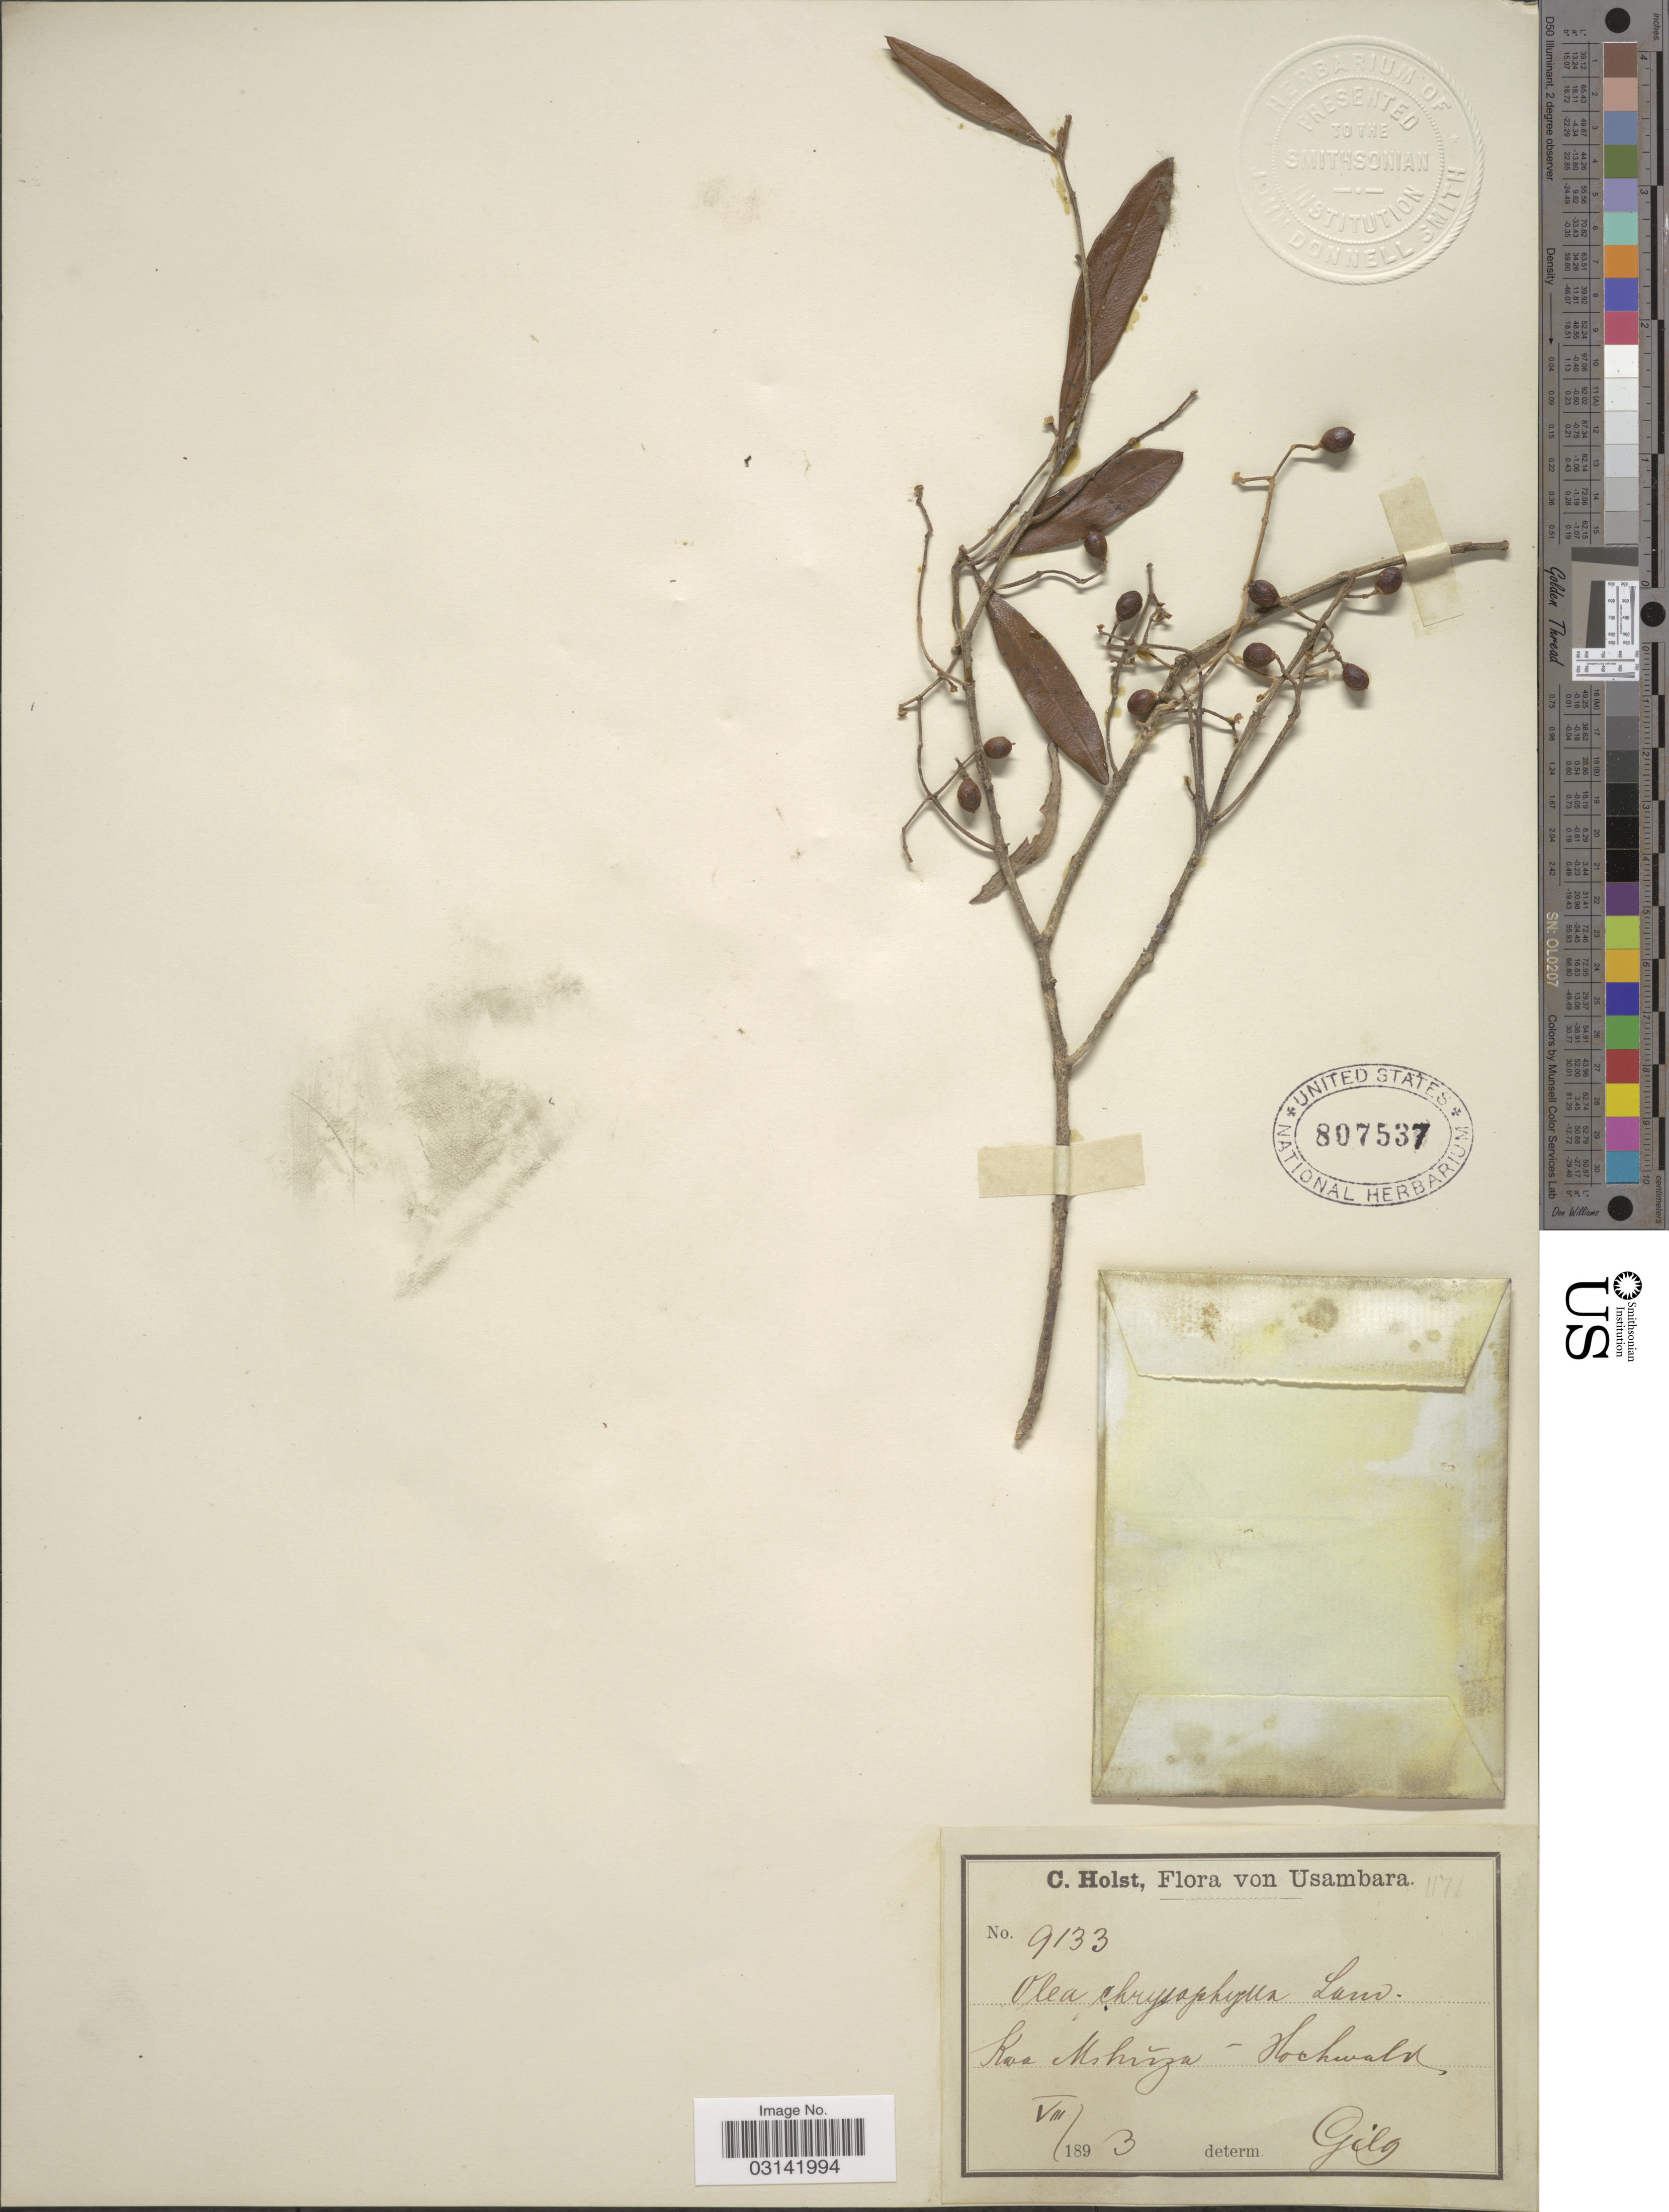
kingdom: Plantae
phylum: Tracheophyta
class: Magnoliopsida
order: Lamiales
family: Oleaceae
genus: Olea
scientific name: Olea chrysophylla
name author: Lam.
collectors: C. H. Holst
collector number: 9133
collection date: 1893-08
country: Tanzania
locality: Usambara. Kwa Mshuza - Hochwald.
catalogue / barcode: US 807537